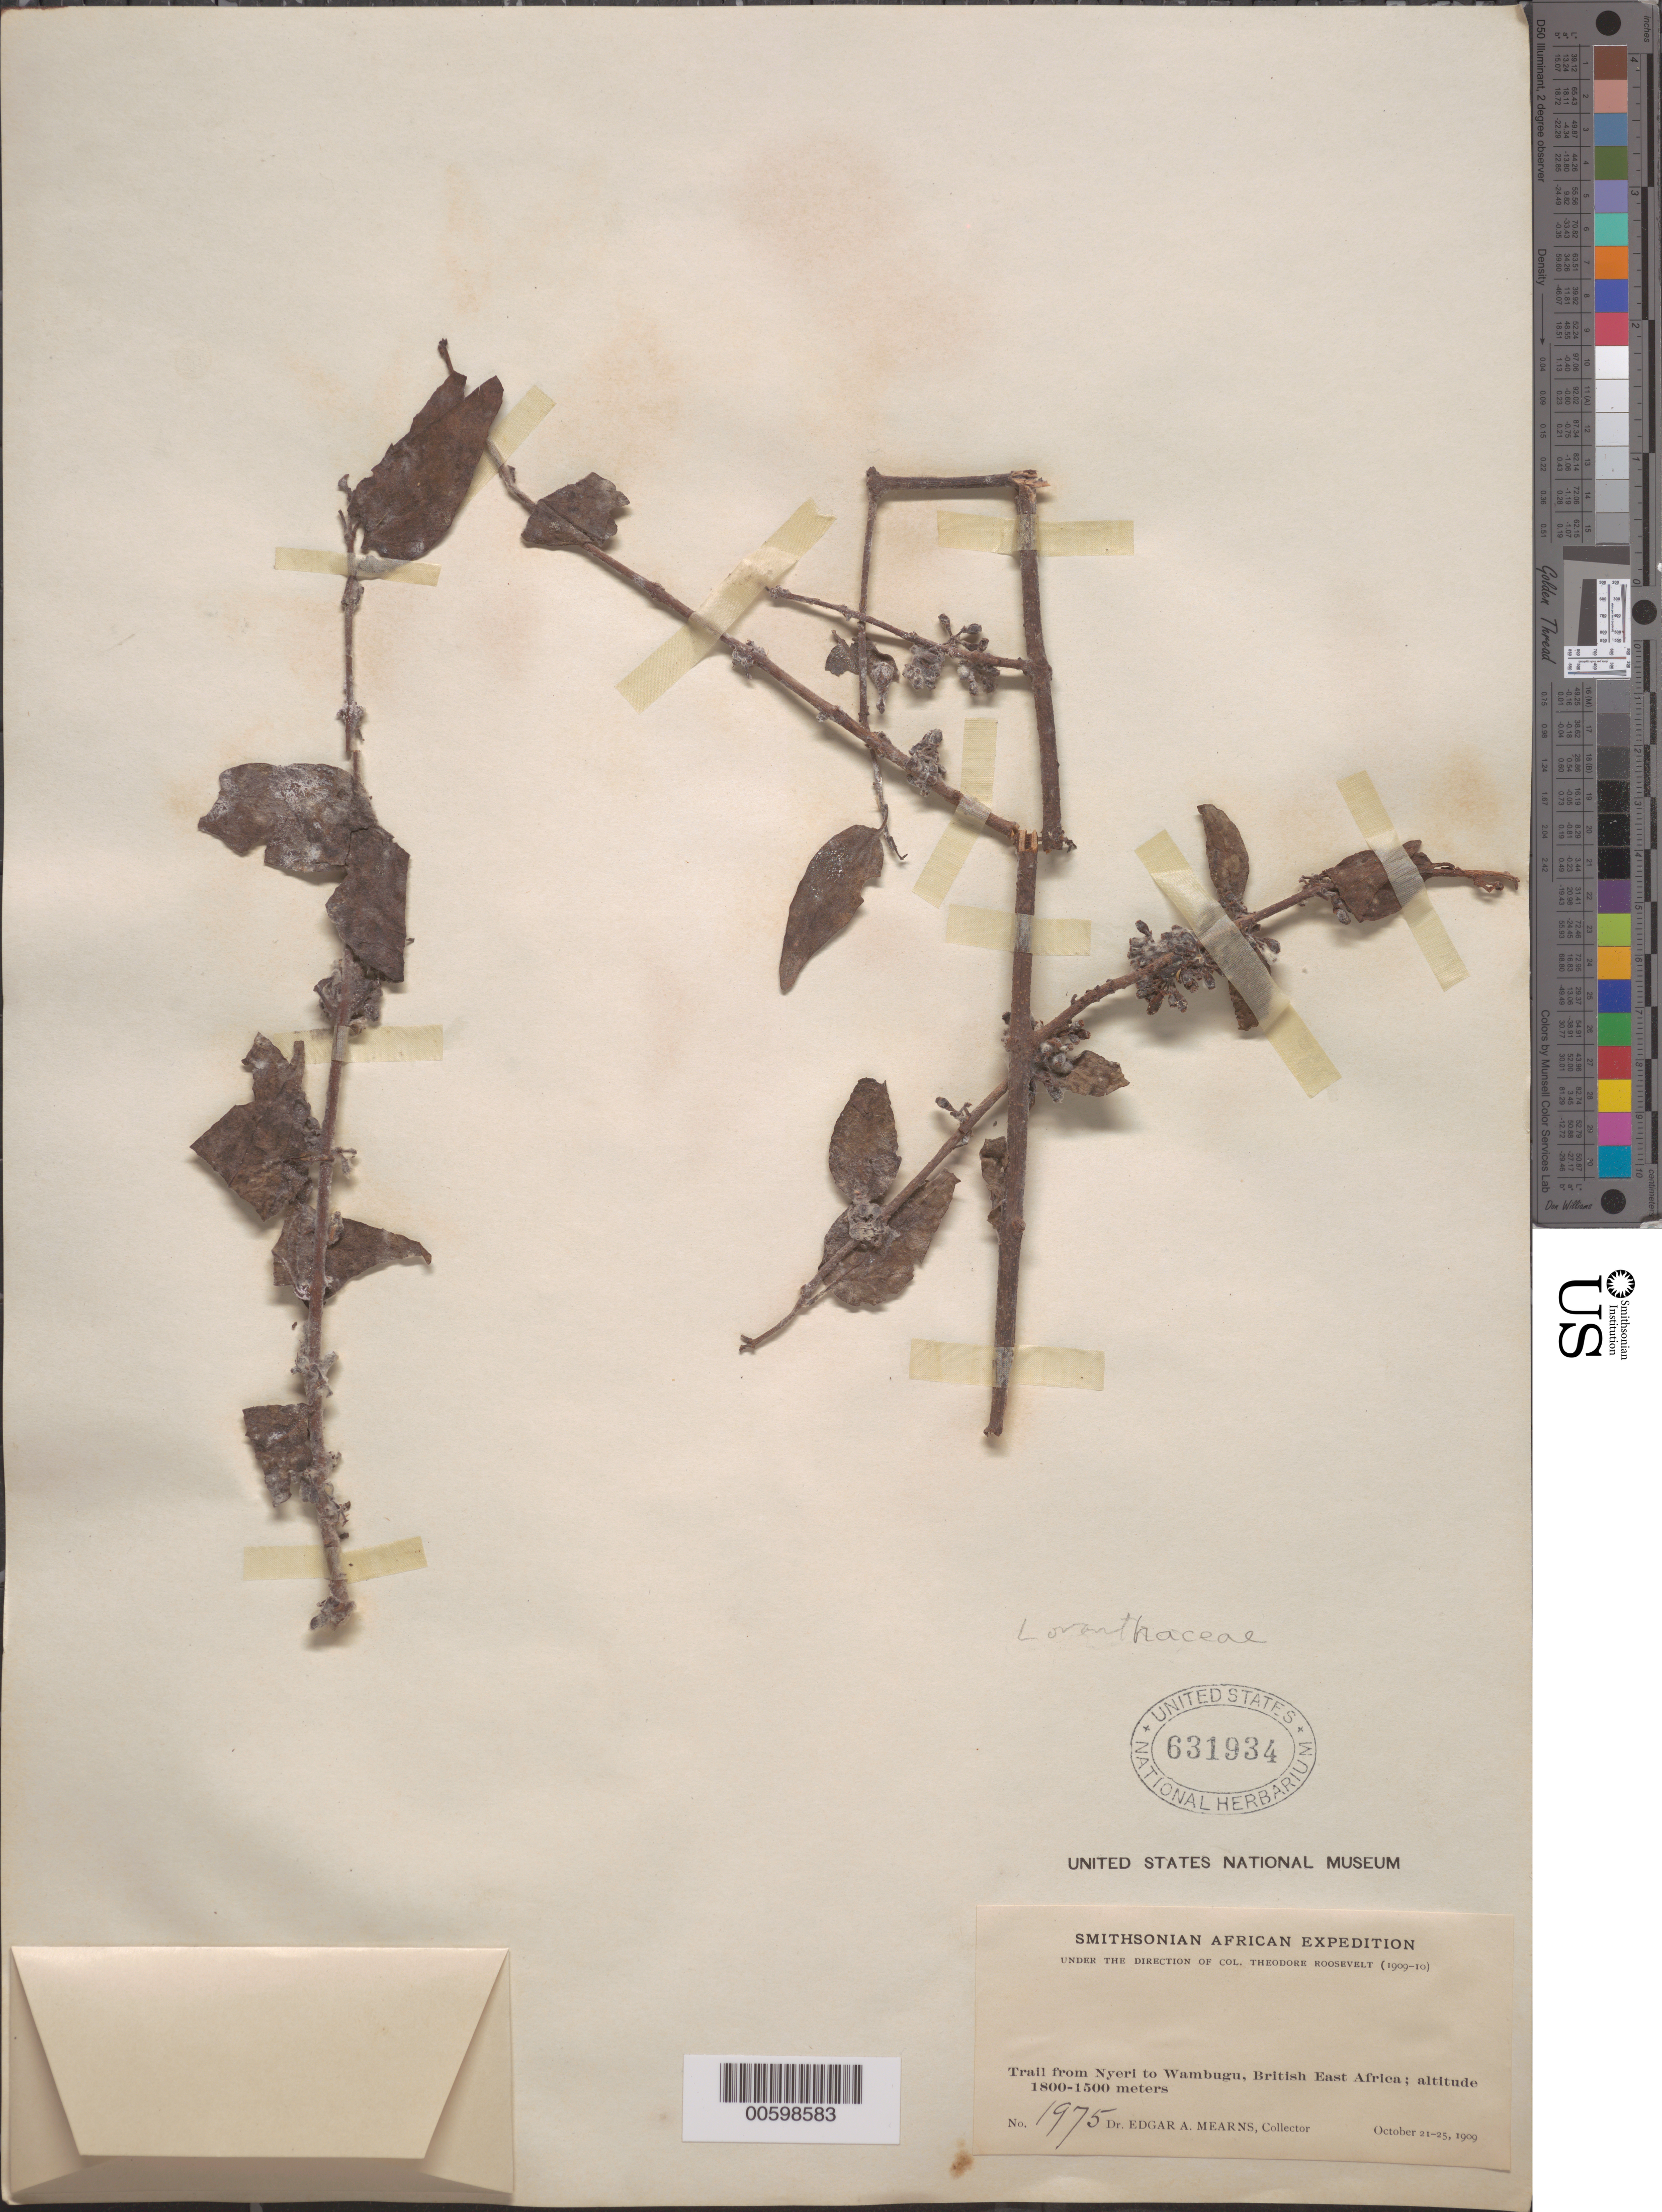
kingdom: Plantae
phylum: Tracheophyta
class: Magnoliopsida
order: Santalales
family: Loranthaceae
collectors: E. A. Mearns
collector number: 1975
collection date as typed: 21 Oct 1909 to 25 Oct 1909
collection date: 1909-10-21/1909-10-25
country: Kenya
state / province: Nyeri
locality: Trail from Nyeri to Wambugu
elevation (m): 1800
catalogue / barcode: US 631934